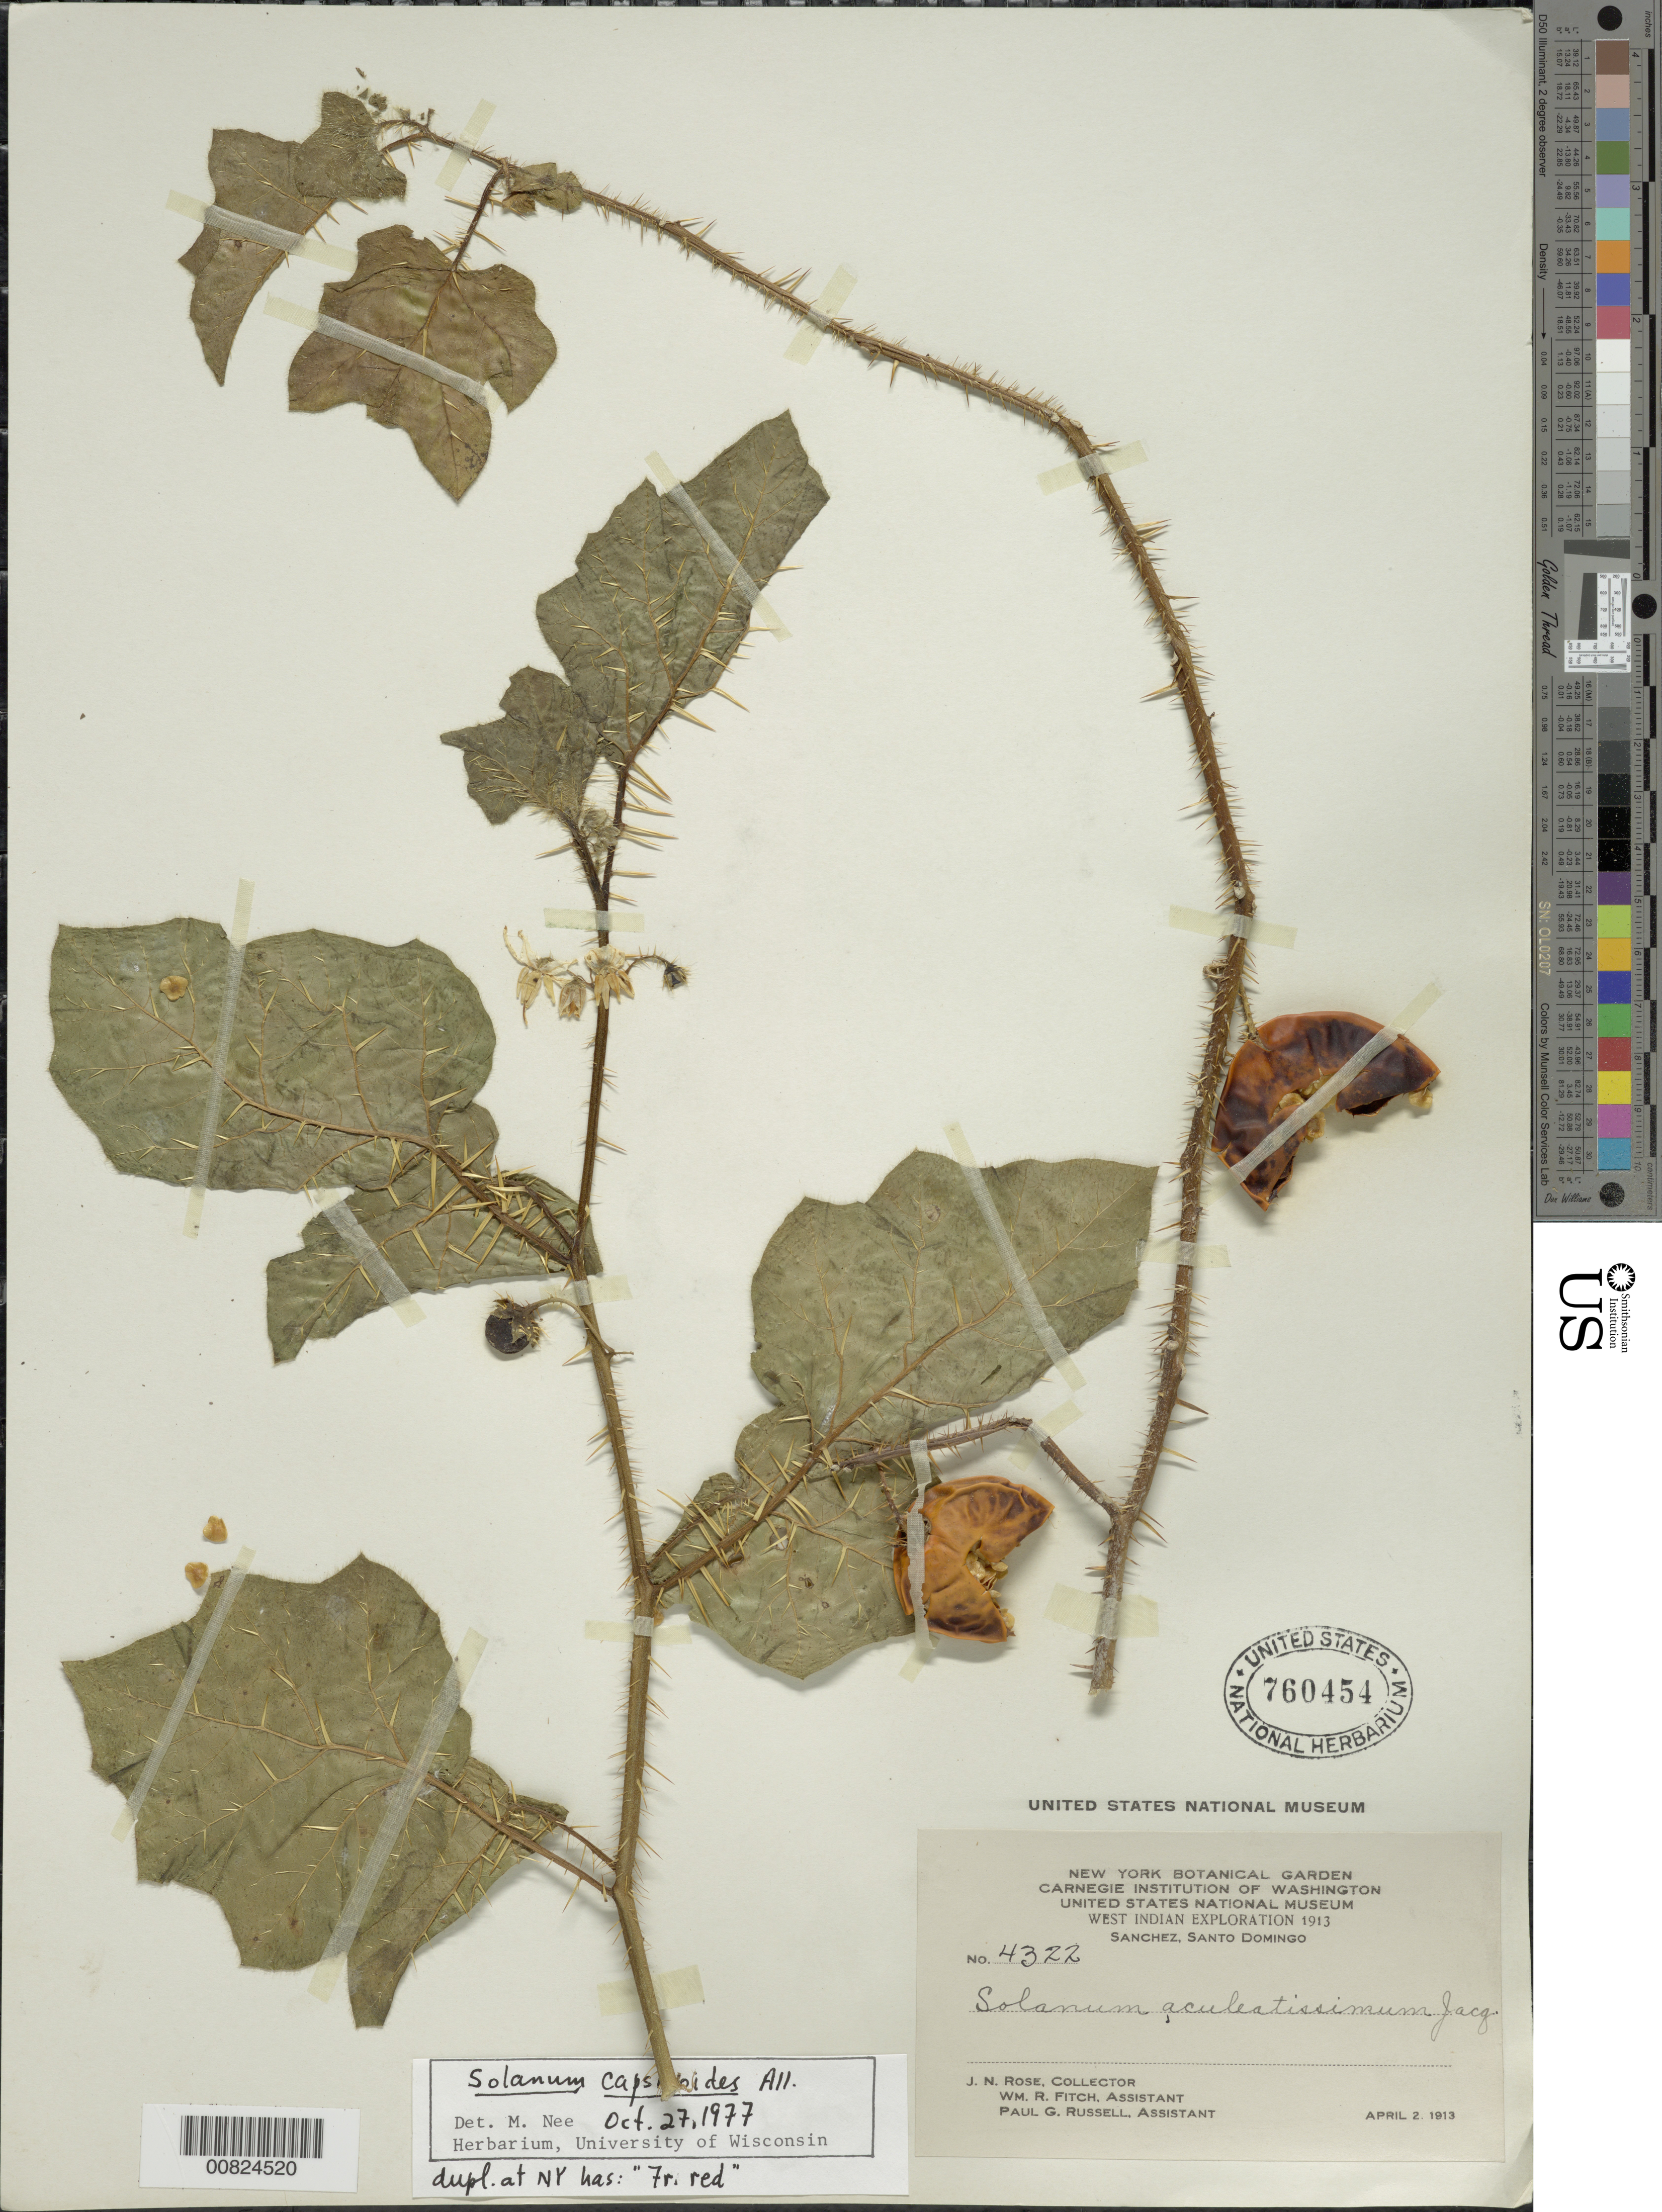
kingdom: Plantae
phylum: Tracheophyta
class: Magnoliopsida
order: Solanales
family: Solanaceae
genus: Solanum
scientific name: Solanum capsicoides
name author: All.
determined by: Nee, Michael H.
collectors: J. N. Rose, W. R. Fitch & P. G. Russell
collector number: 4322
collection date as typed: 02 Apr 1913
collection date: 1913-04-02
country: Dominican Republic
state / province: Sanchez Ramirez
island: Hispaniola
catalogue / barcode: US 760454